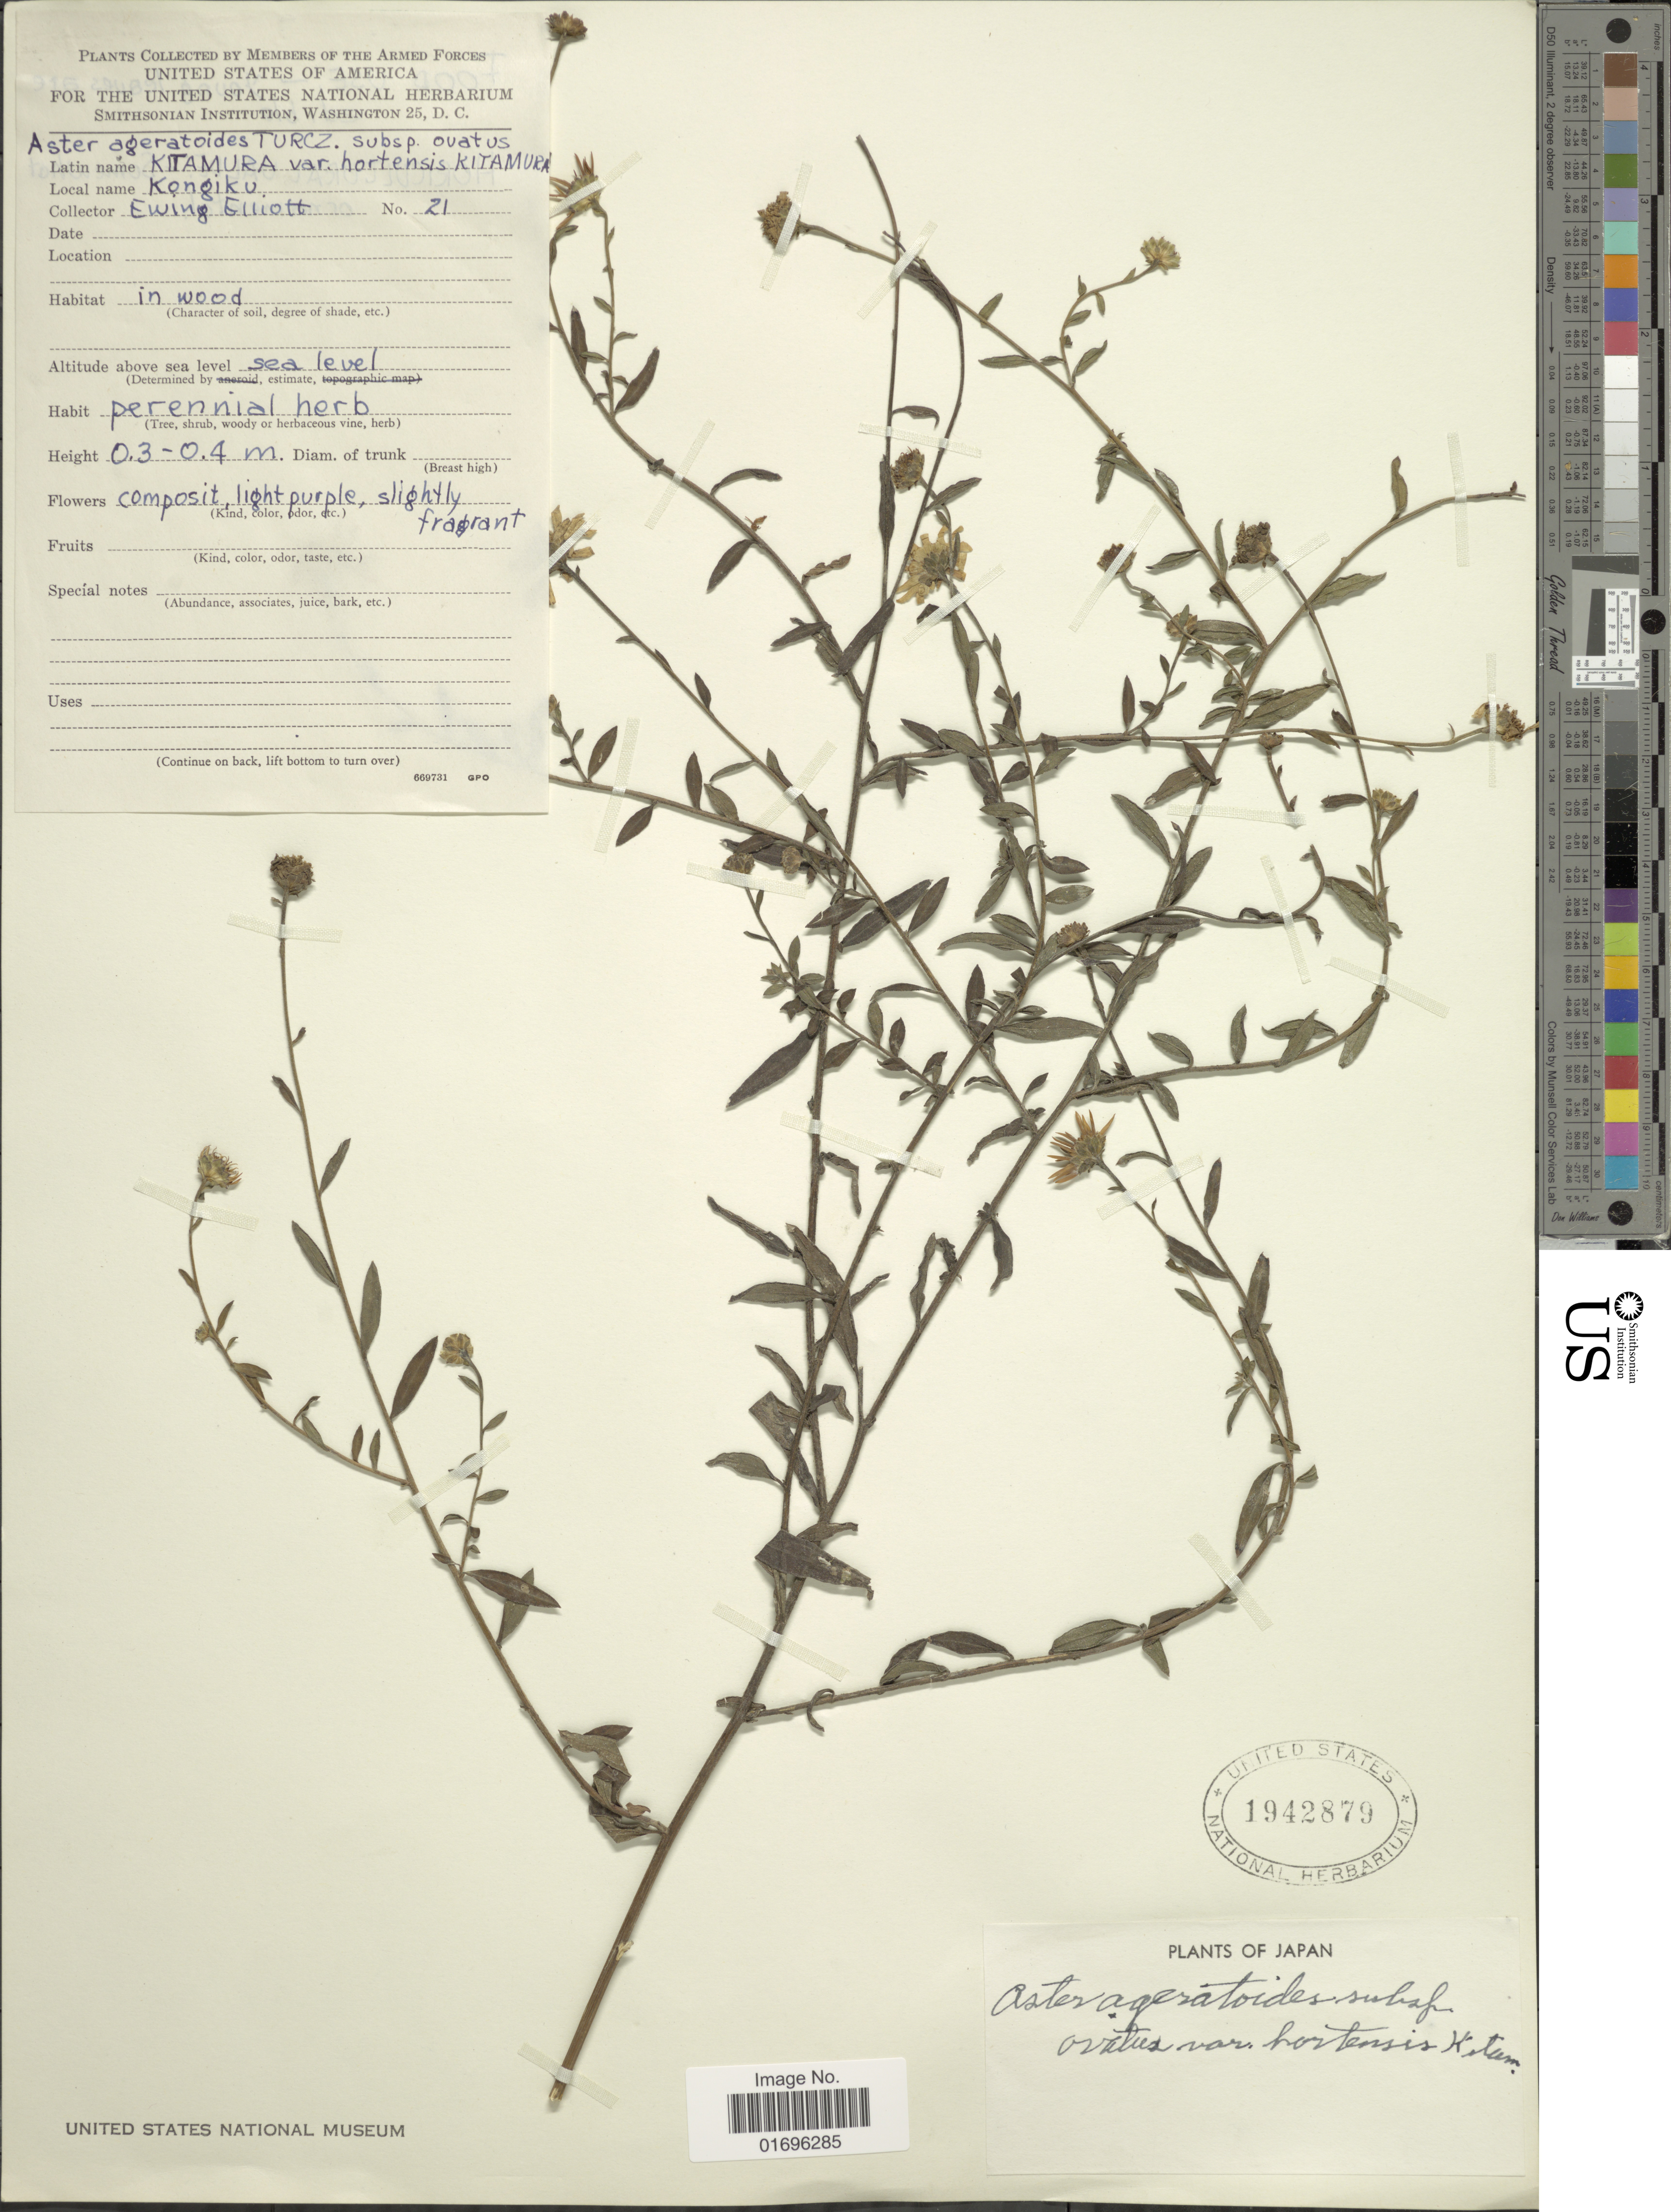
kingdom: Plantae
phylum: Tracheophyta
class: Magnoliopsida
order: Asterales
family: Asteraceae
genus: Aster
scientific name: Aster ageratoides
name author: Turcz.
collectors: E. Ewing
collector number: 21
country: Japan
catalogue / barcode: US 1942879